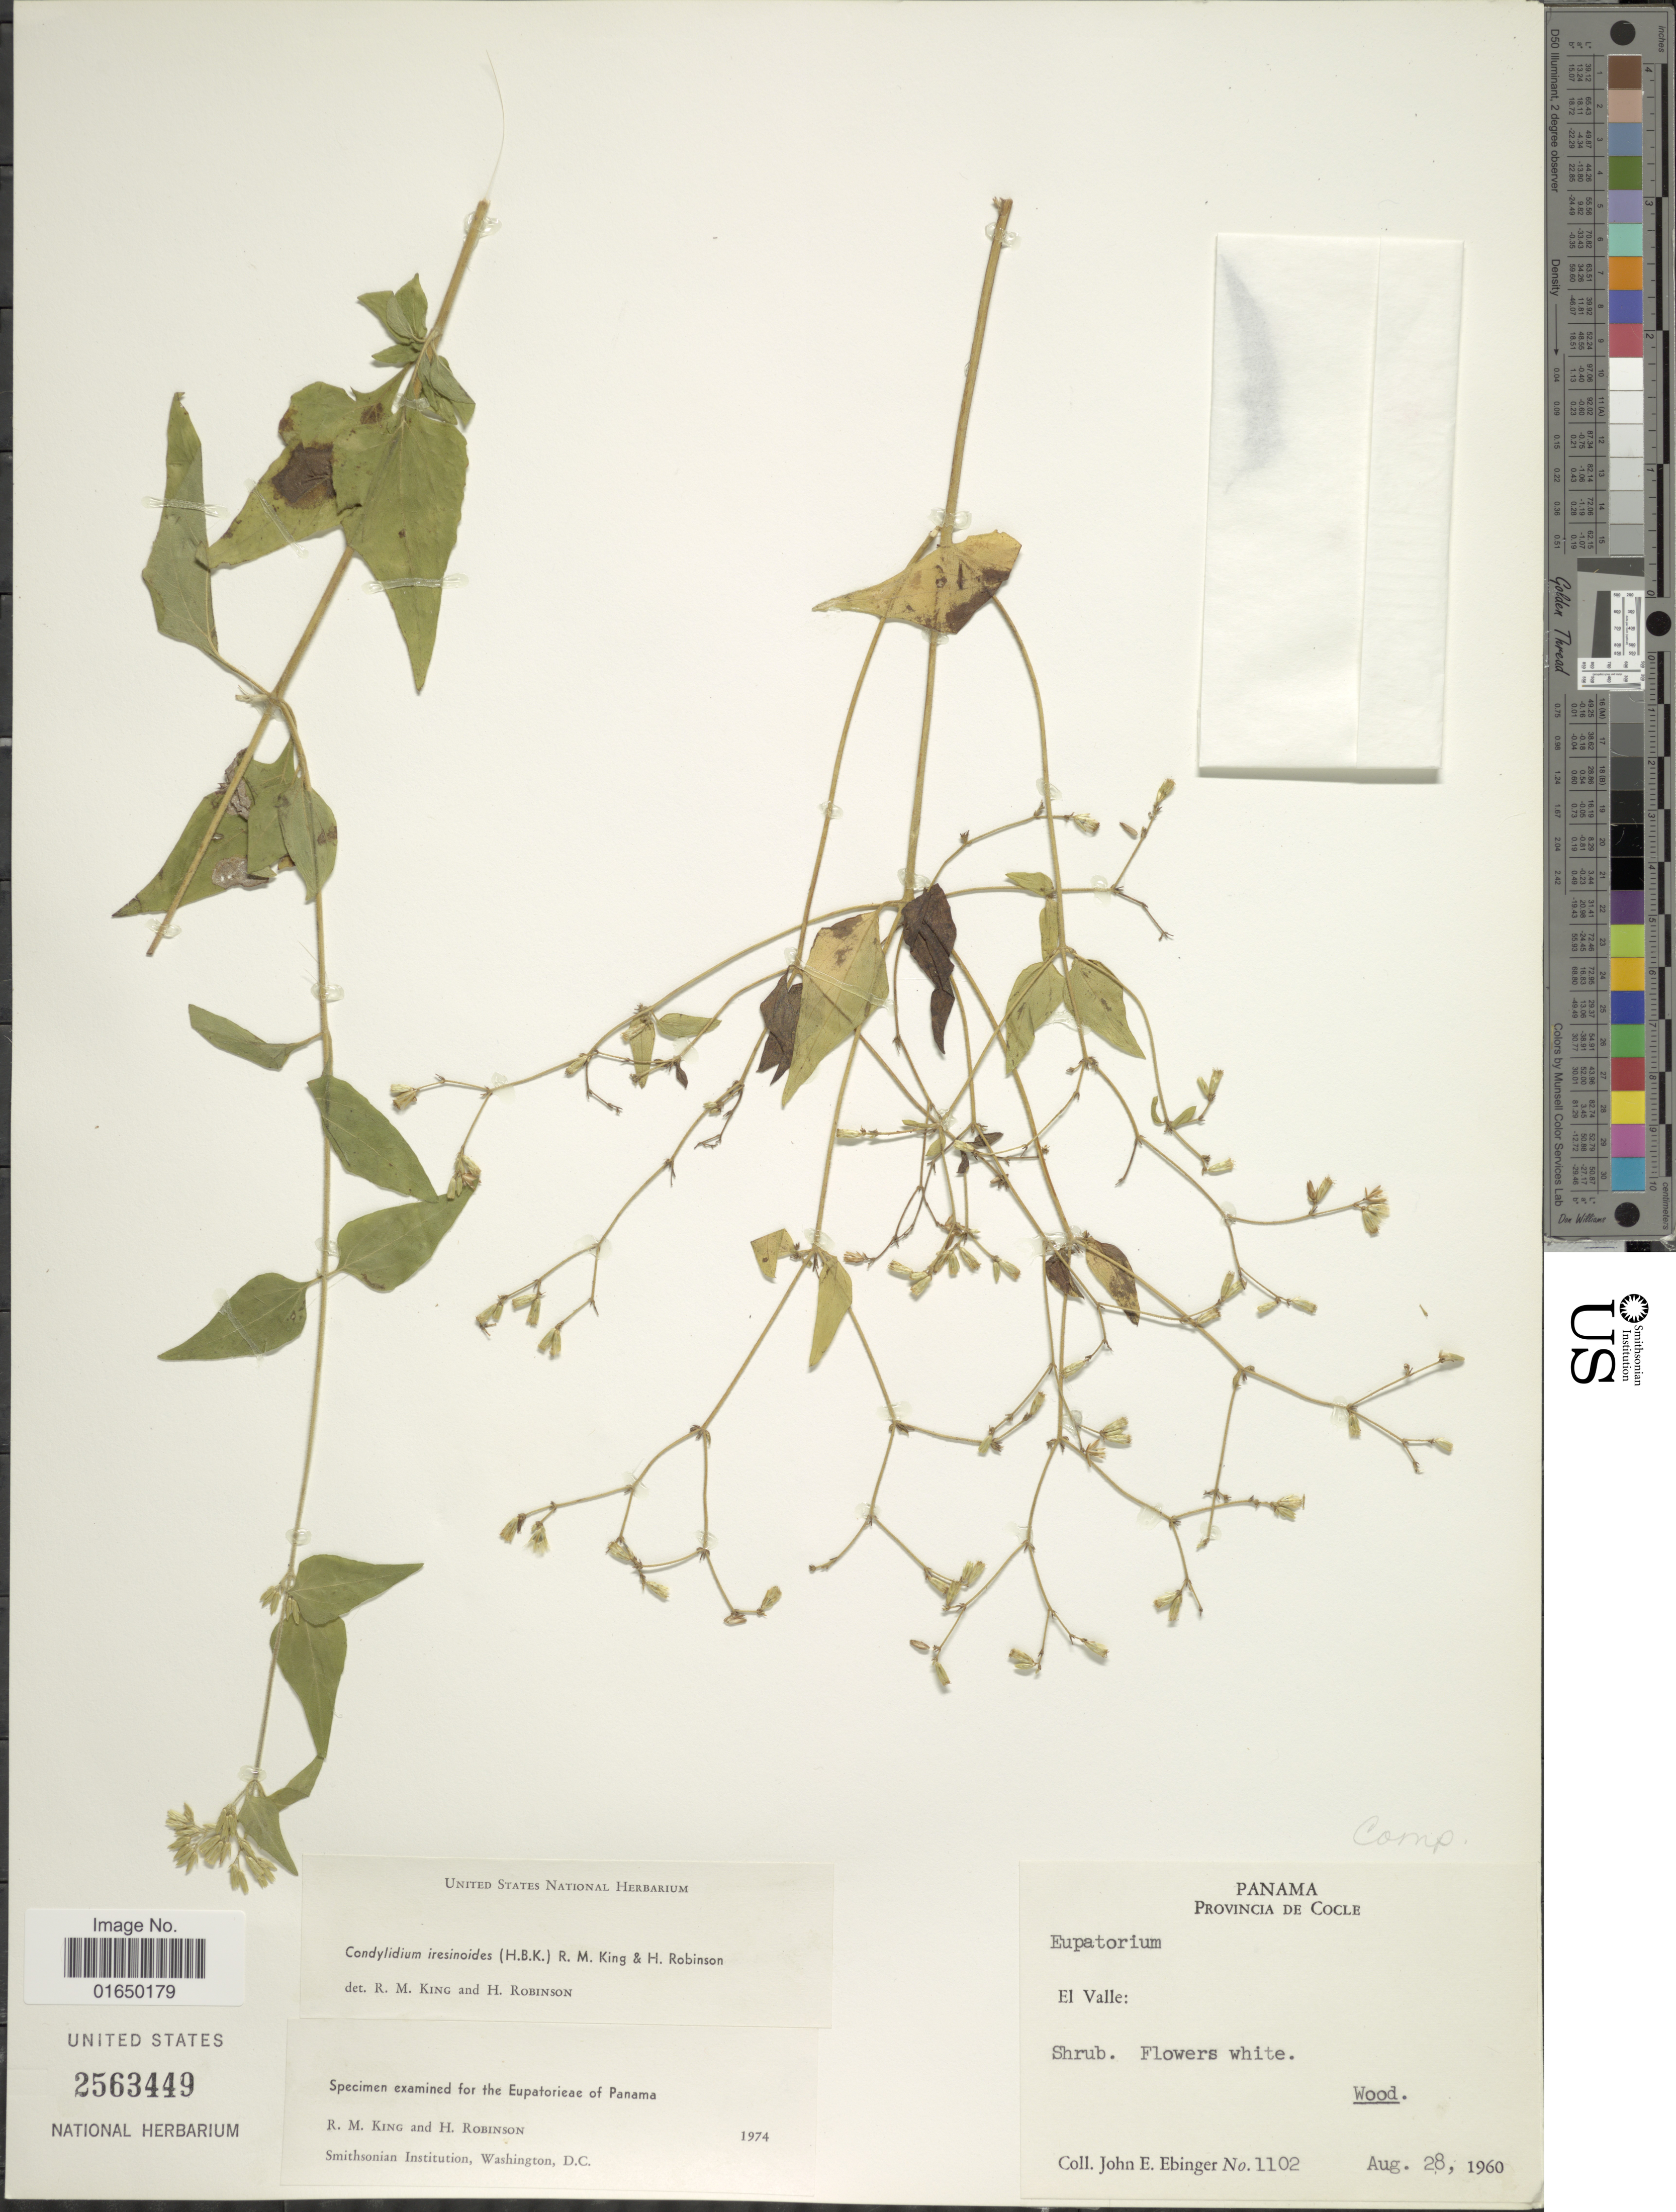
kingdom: Plantae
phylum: Tracheophyta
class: Magnoliopsida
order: Asterales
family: Asteraceae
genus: Condylidium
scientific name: Condylidium iresinoides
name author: (Kunth) R.M. King & H. Rob.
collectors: J. Ebinger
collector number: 1102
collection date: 1960-08-28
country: Panama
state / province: Coclé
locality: El Valle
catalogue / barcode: US 2563449